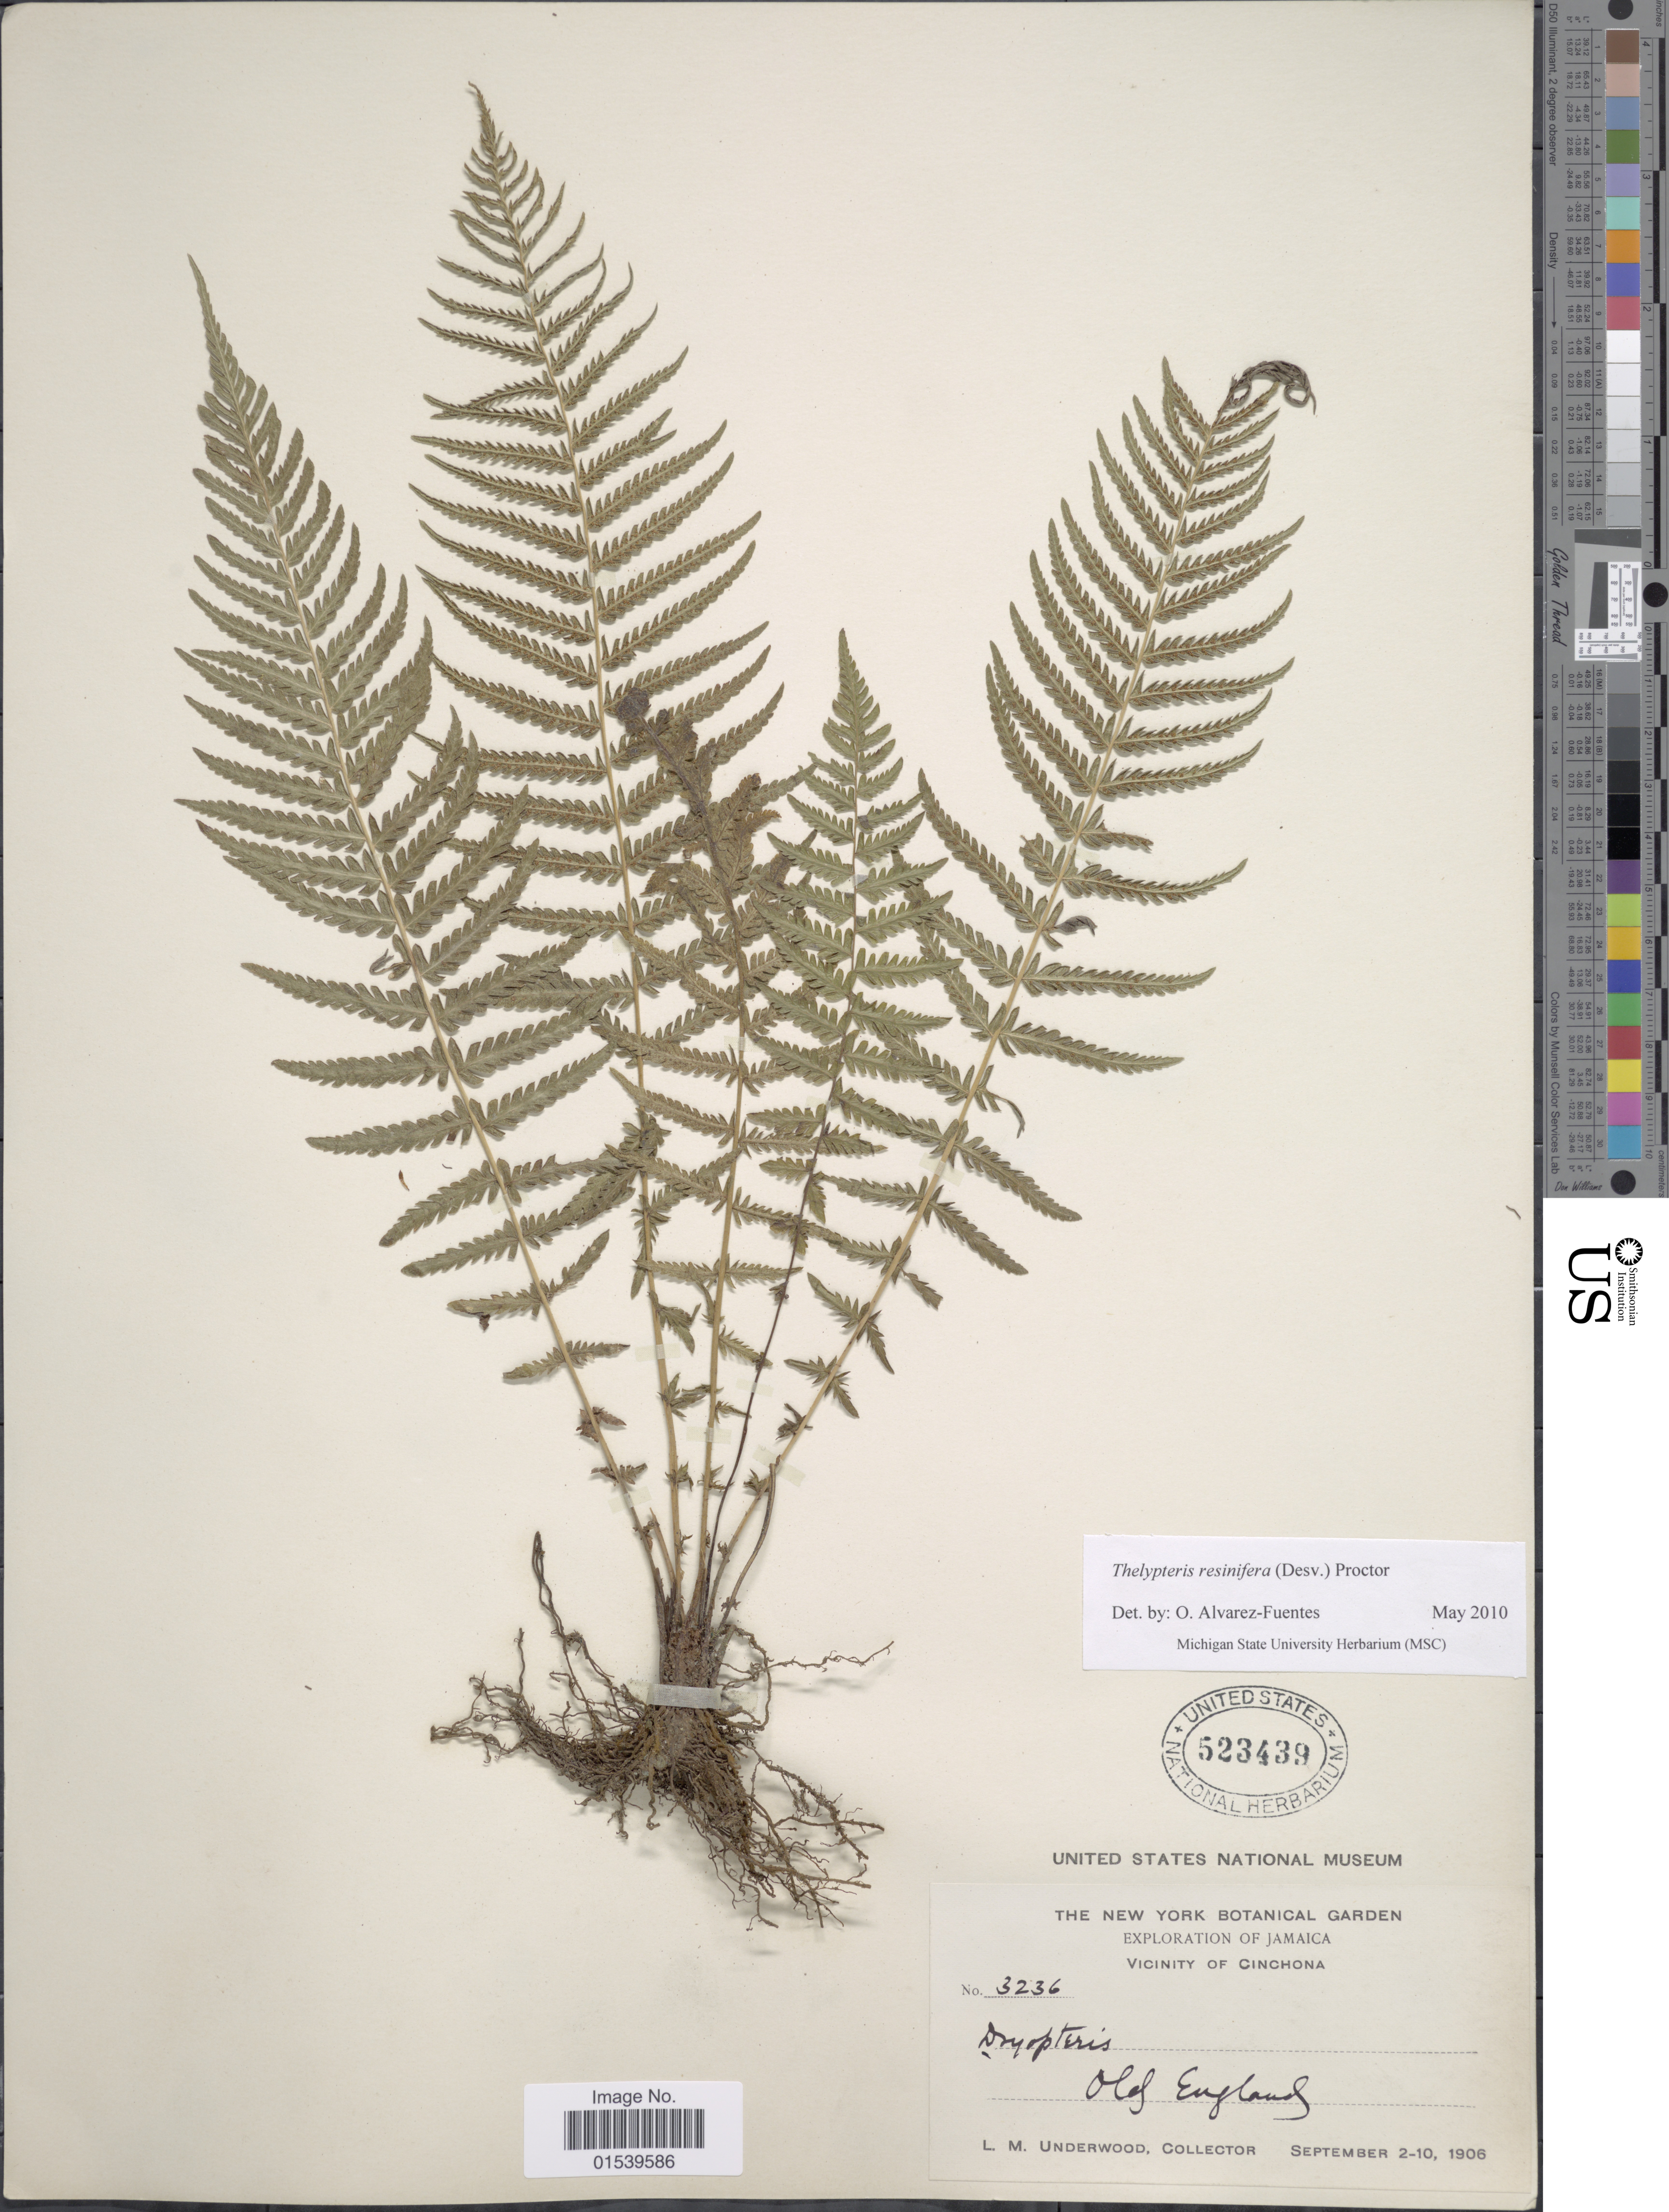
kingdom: Plantae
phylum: Tracheophyta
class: Polypodiopsida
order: Polypodiales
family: Thelypteridaceae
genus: Amauropelta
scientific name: Amauropelta resinifera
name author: (Desv.) Pic. Serm.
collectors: L. M. Underwood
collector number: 3236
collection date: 1906-09-02/1906-09-10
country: Jamaica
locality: Vicinity of Cinchona, Old England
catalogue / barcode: US 523439